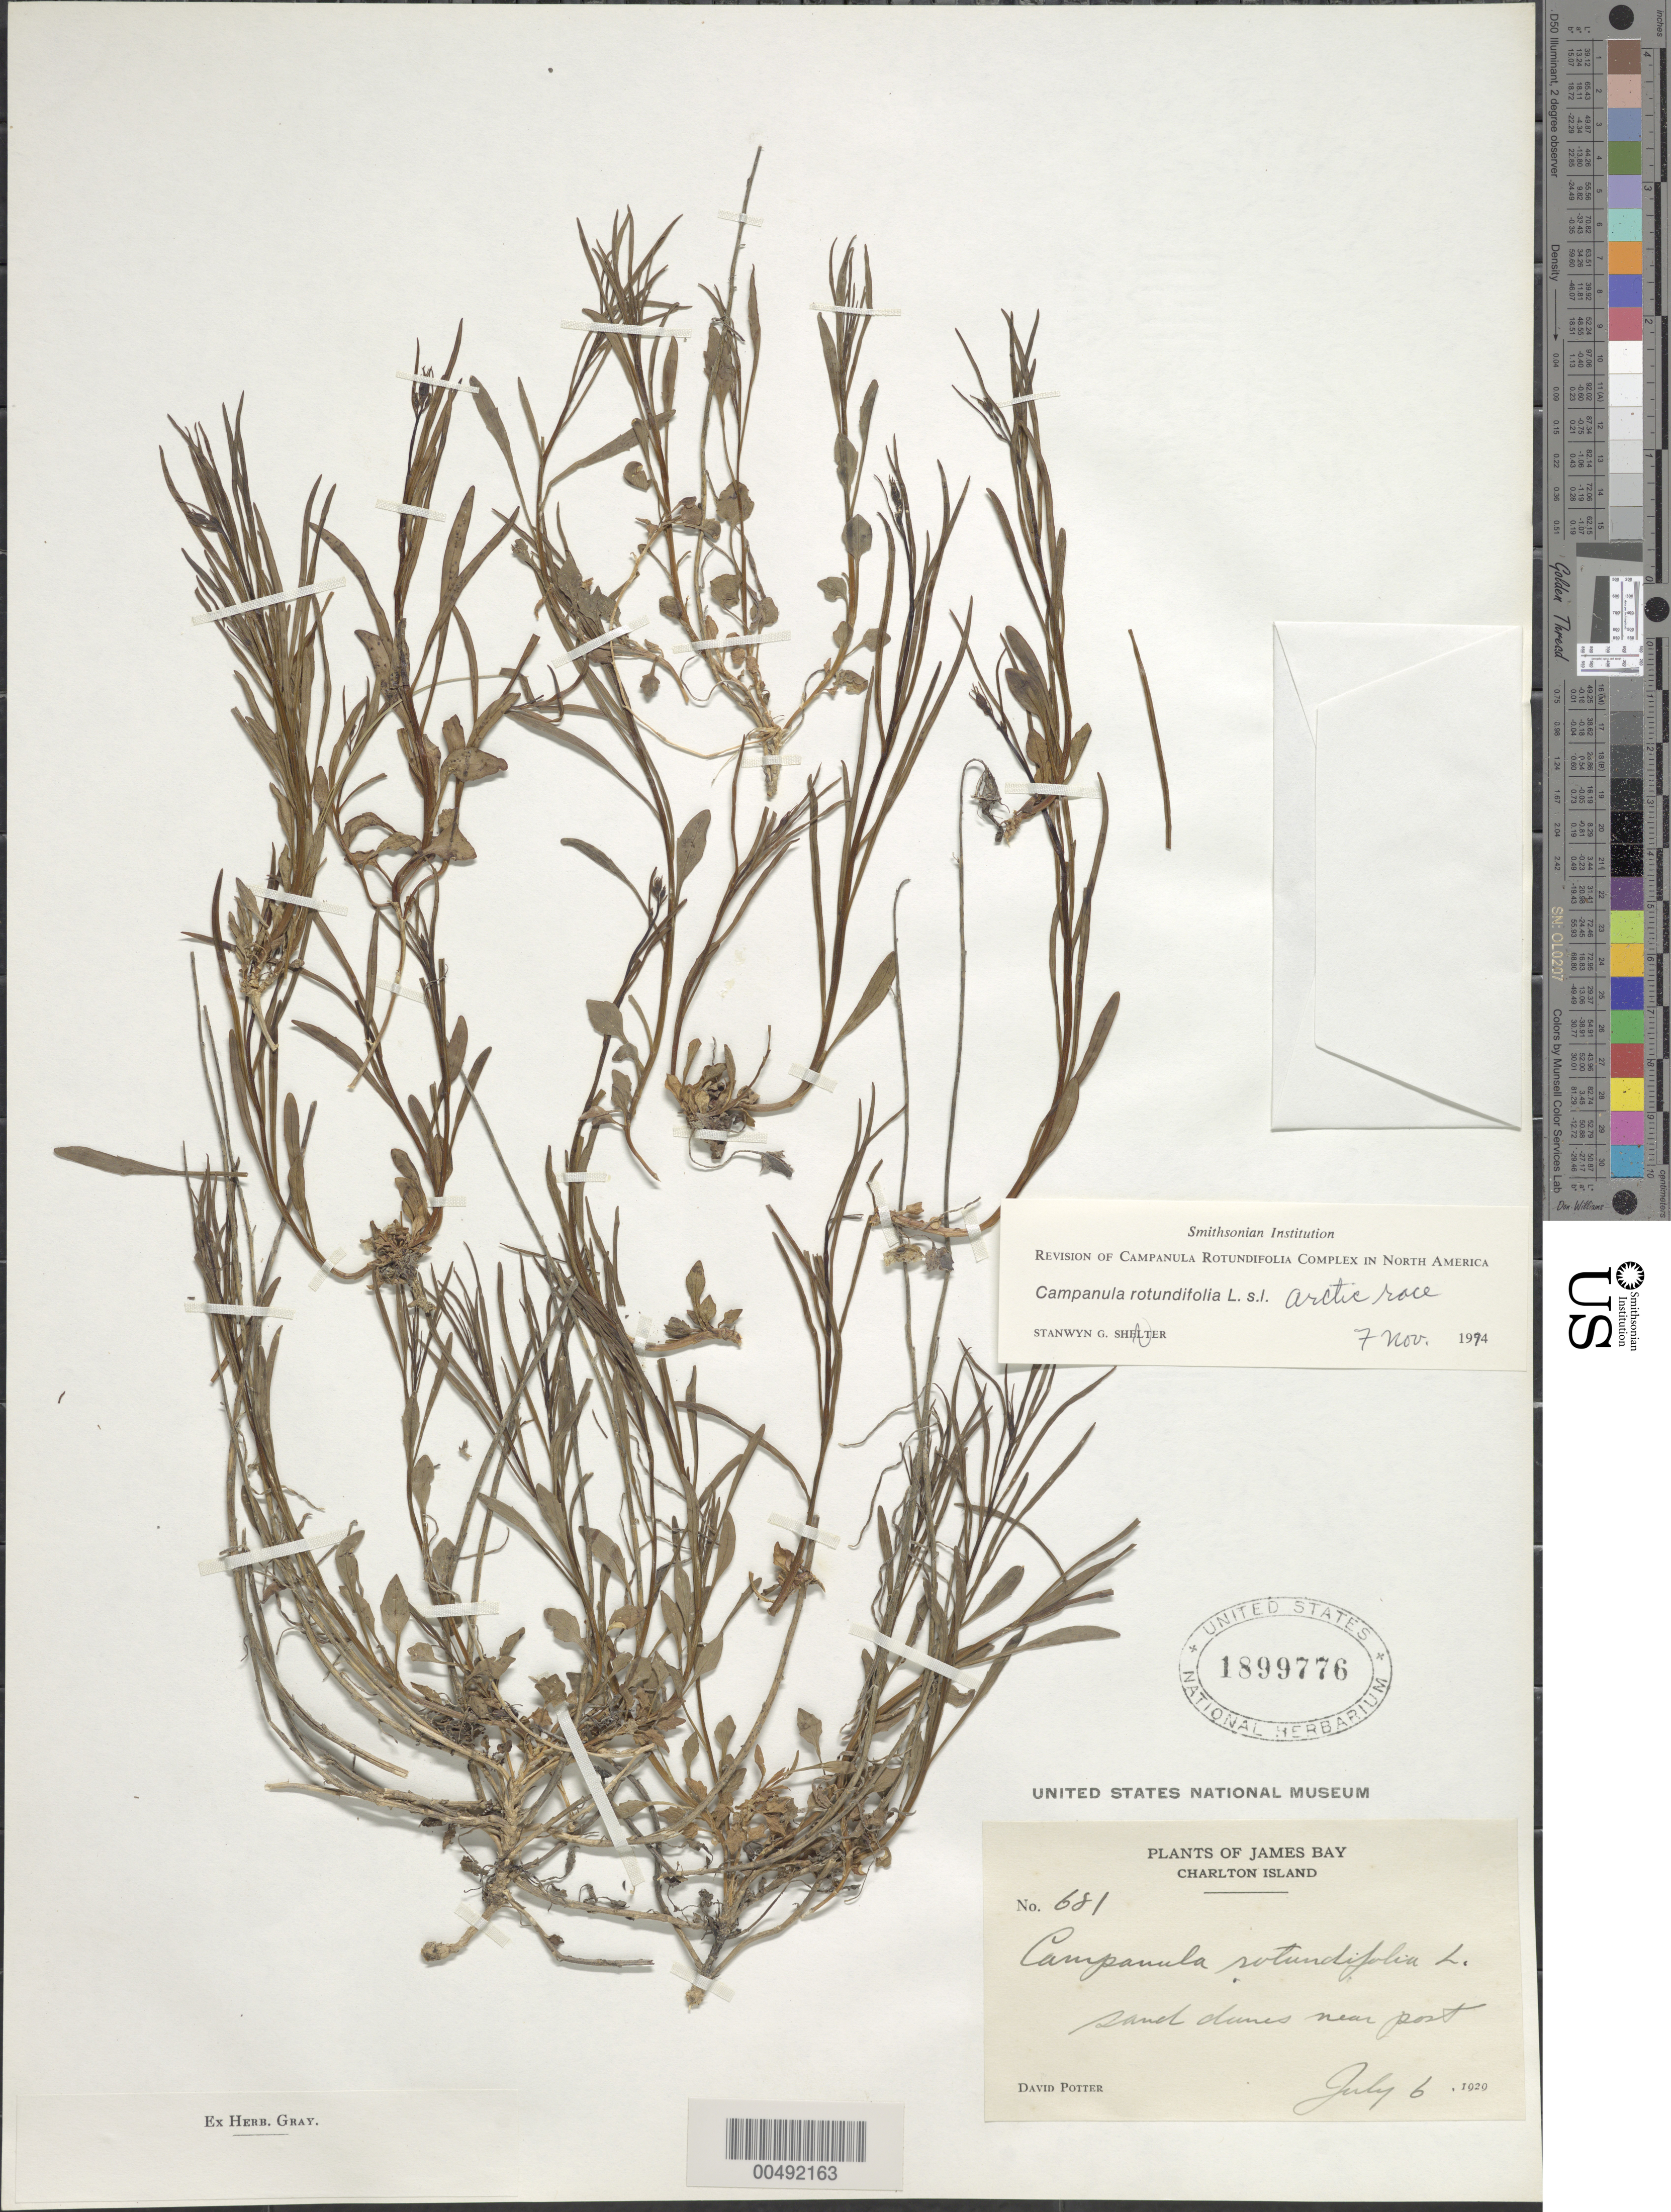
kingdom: Plantae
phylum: Tracheophyta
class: Magnoliopsida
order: Asterales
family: Campanulaceae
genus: Campanula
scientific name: Campanula rotundifolia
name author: L.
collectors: D. Potter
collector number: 681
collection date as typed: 06 Jul 1929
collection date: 1929-07-06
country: Canada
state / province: Nunavut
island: Charlton Island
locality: James Bay, Charlton Island. [Province recorded as Ontario but all or most islands in Hudson and James Bays are in Nunavut.]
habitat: sand dunes near post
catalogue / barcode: US 1899776